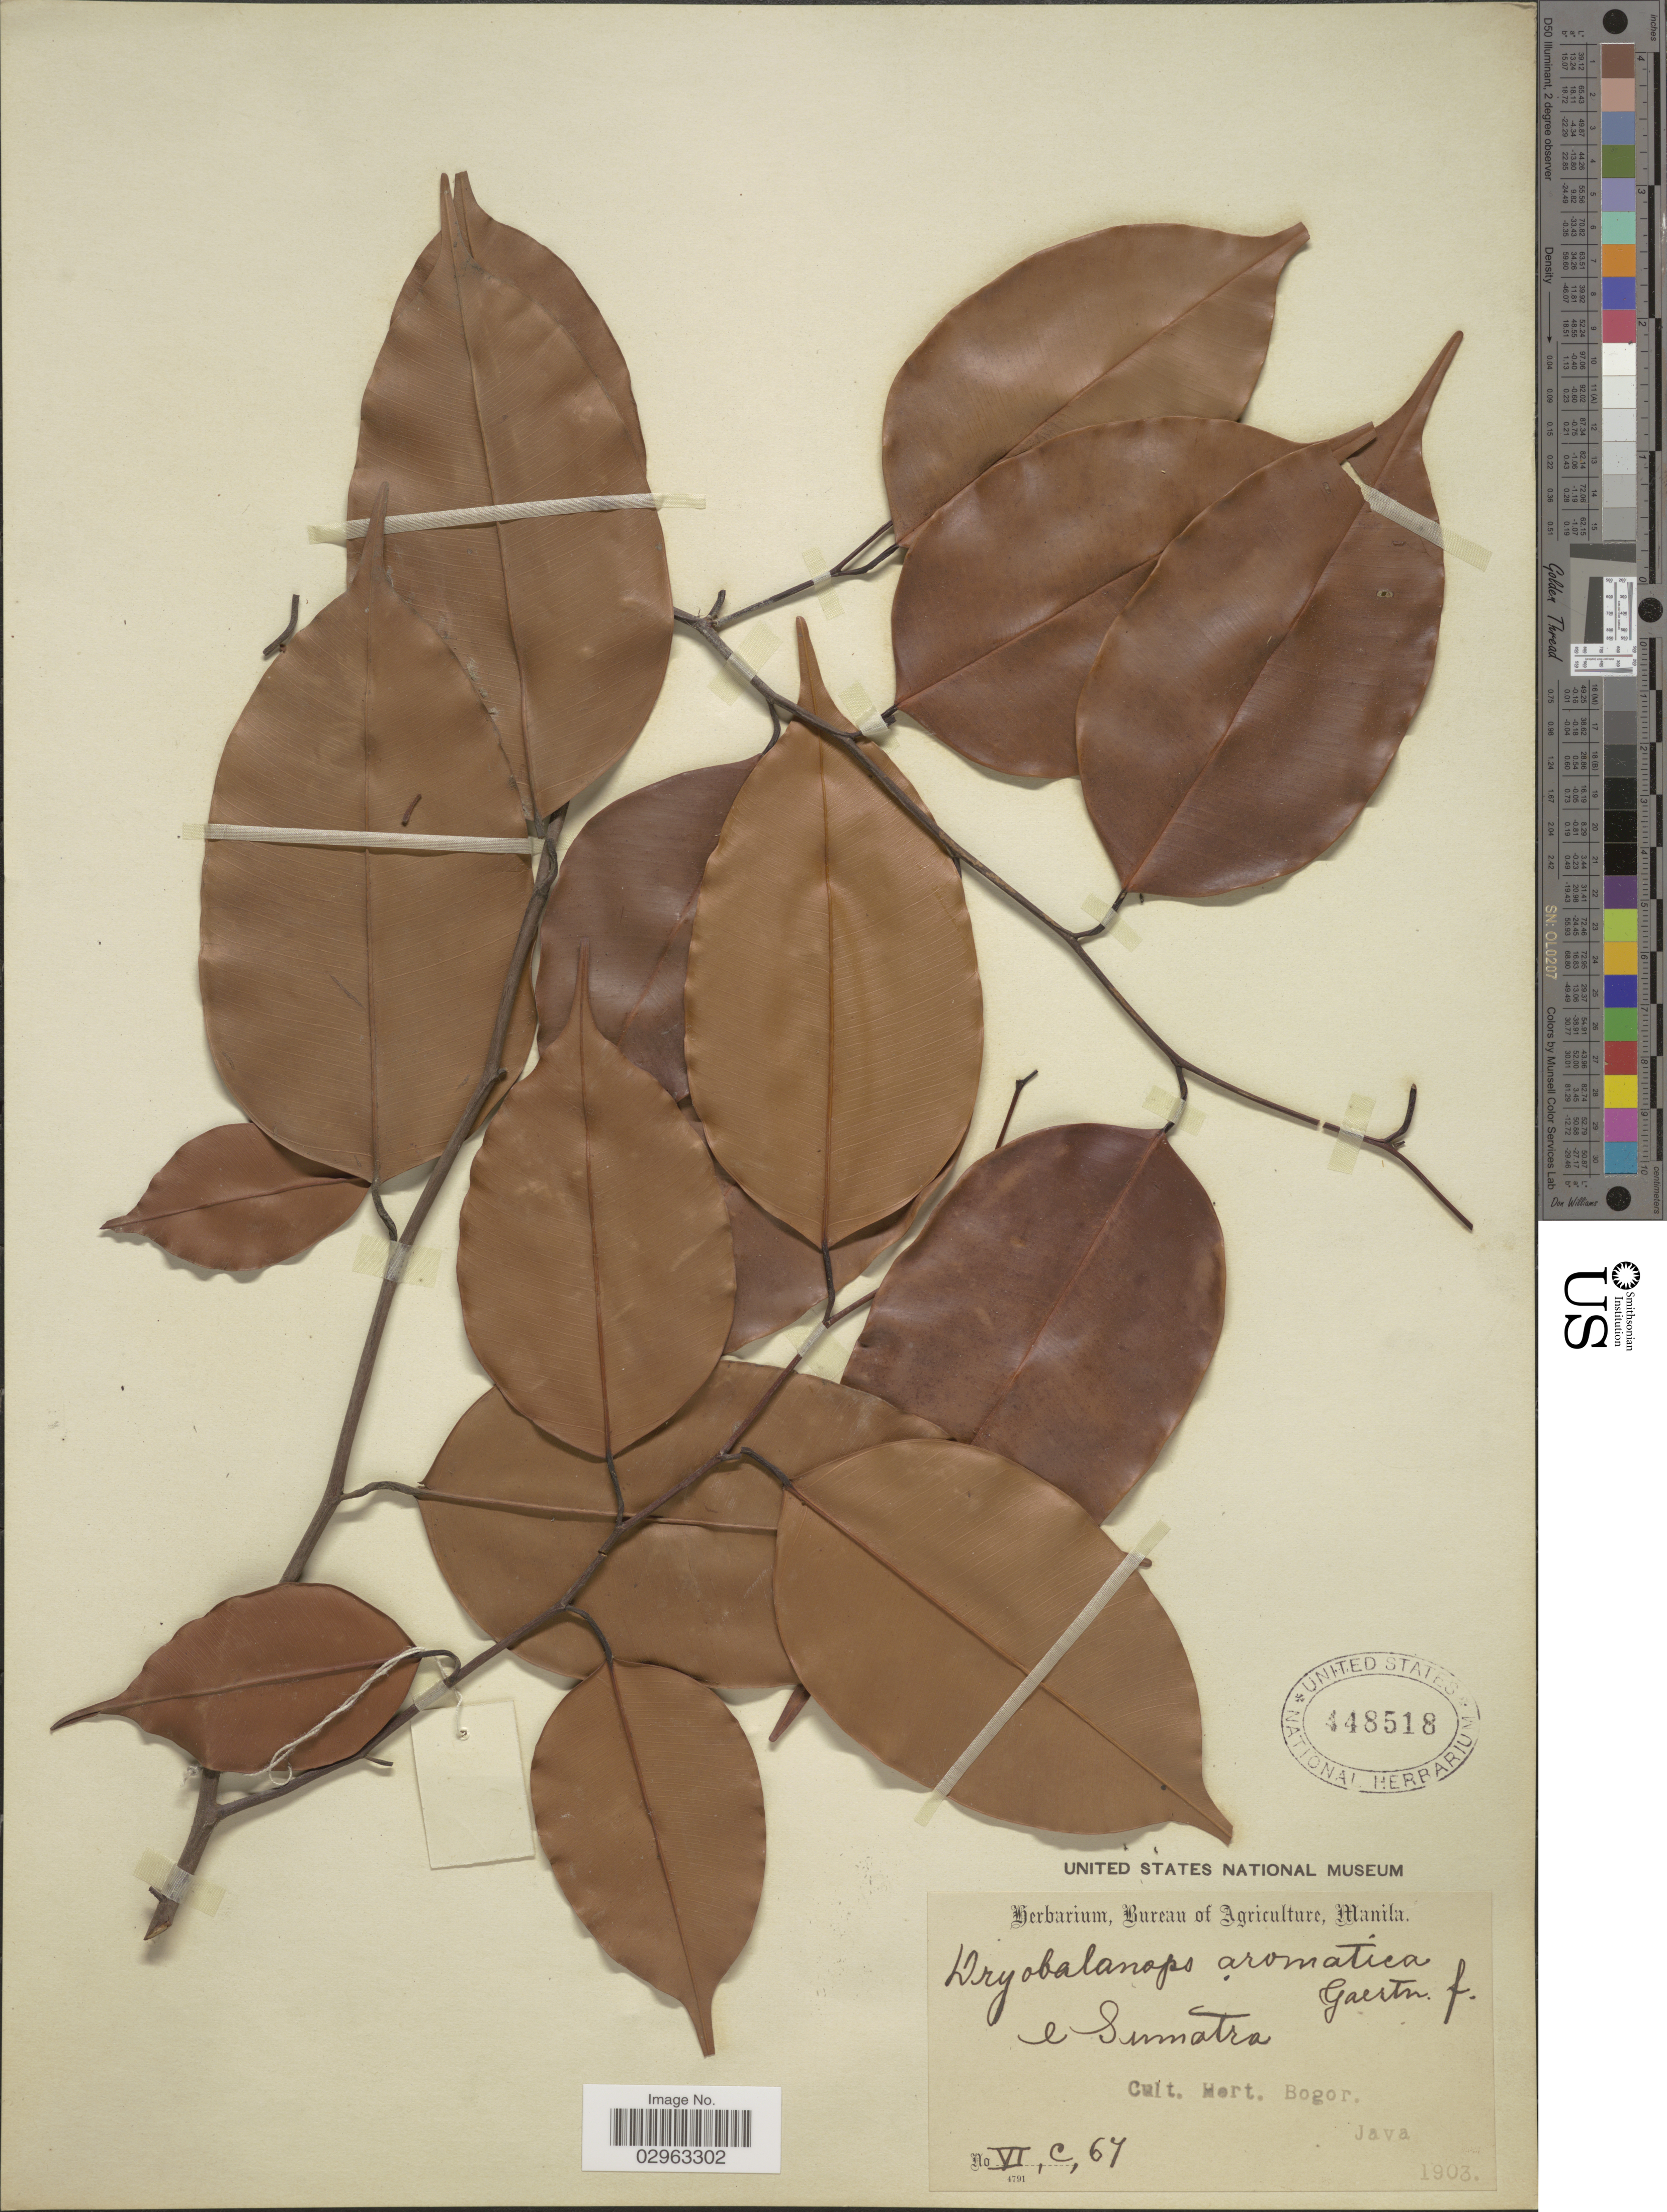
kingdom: Plantae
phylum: Tracheophyta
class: Magnoliopsida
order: Malvales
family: Dipterocarpaceae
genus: Dryobalanops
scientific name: Dryobalanops aromatica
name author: C.F. Gaertn.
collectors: Ex herb. Bureau of Agriculture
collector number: VIC67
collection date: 1903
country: Indonesia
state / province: Java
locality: Hort. Bogor.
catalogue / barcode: US 448518